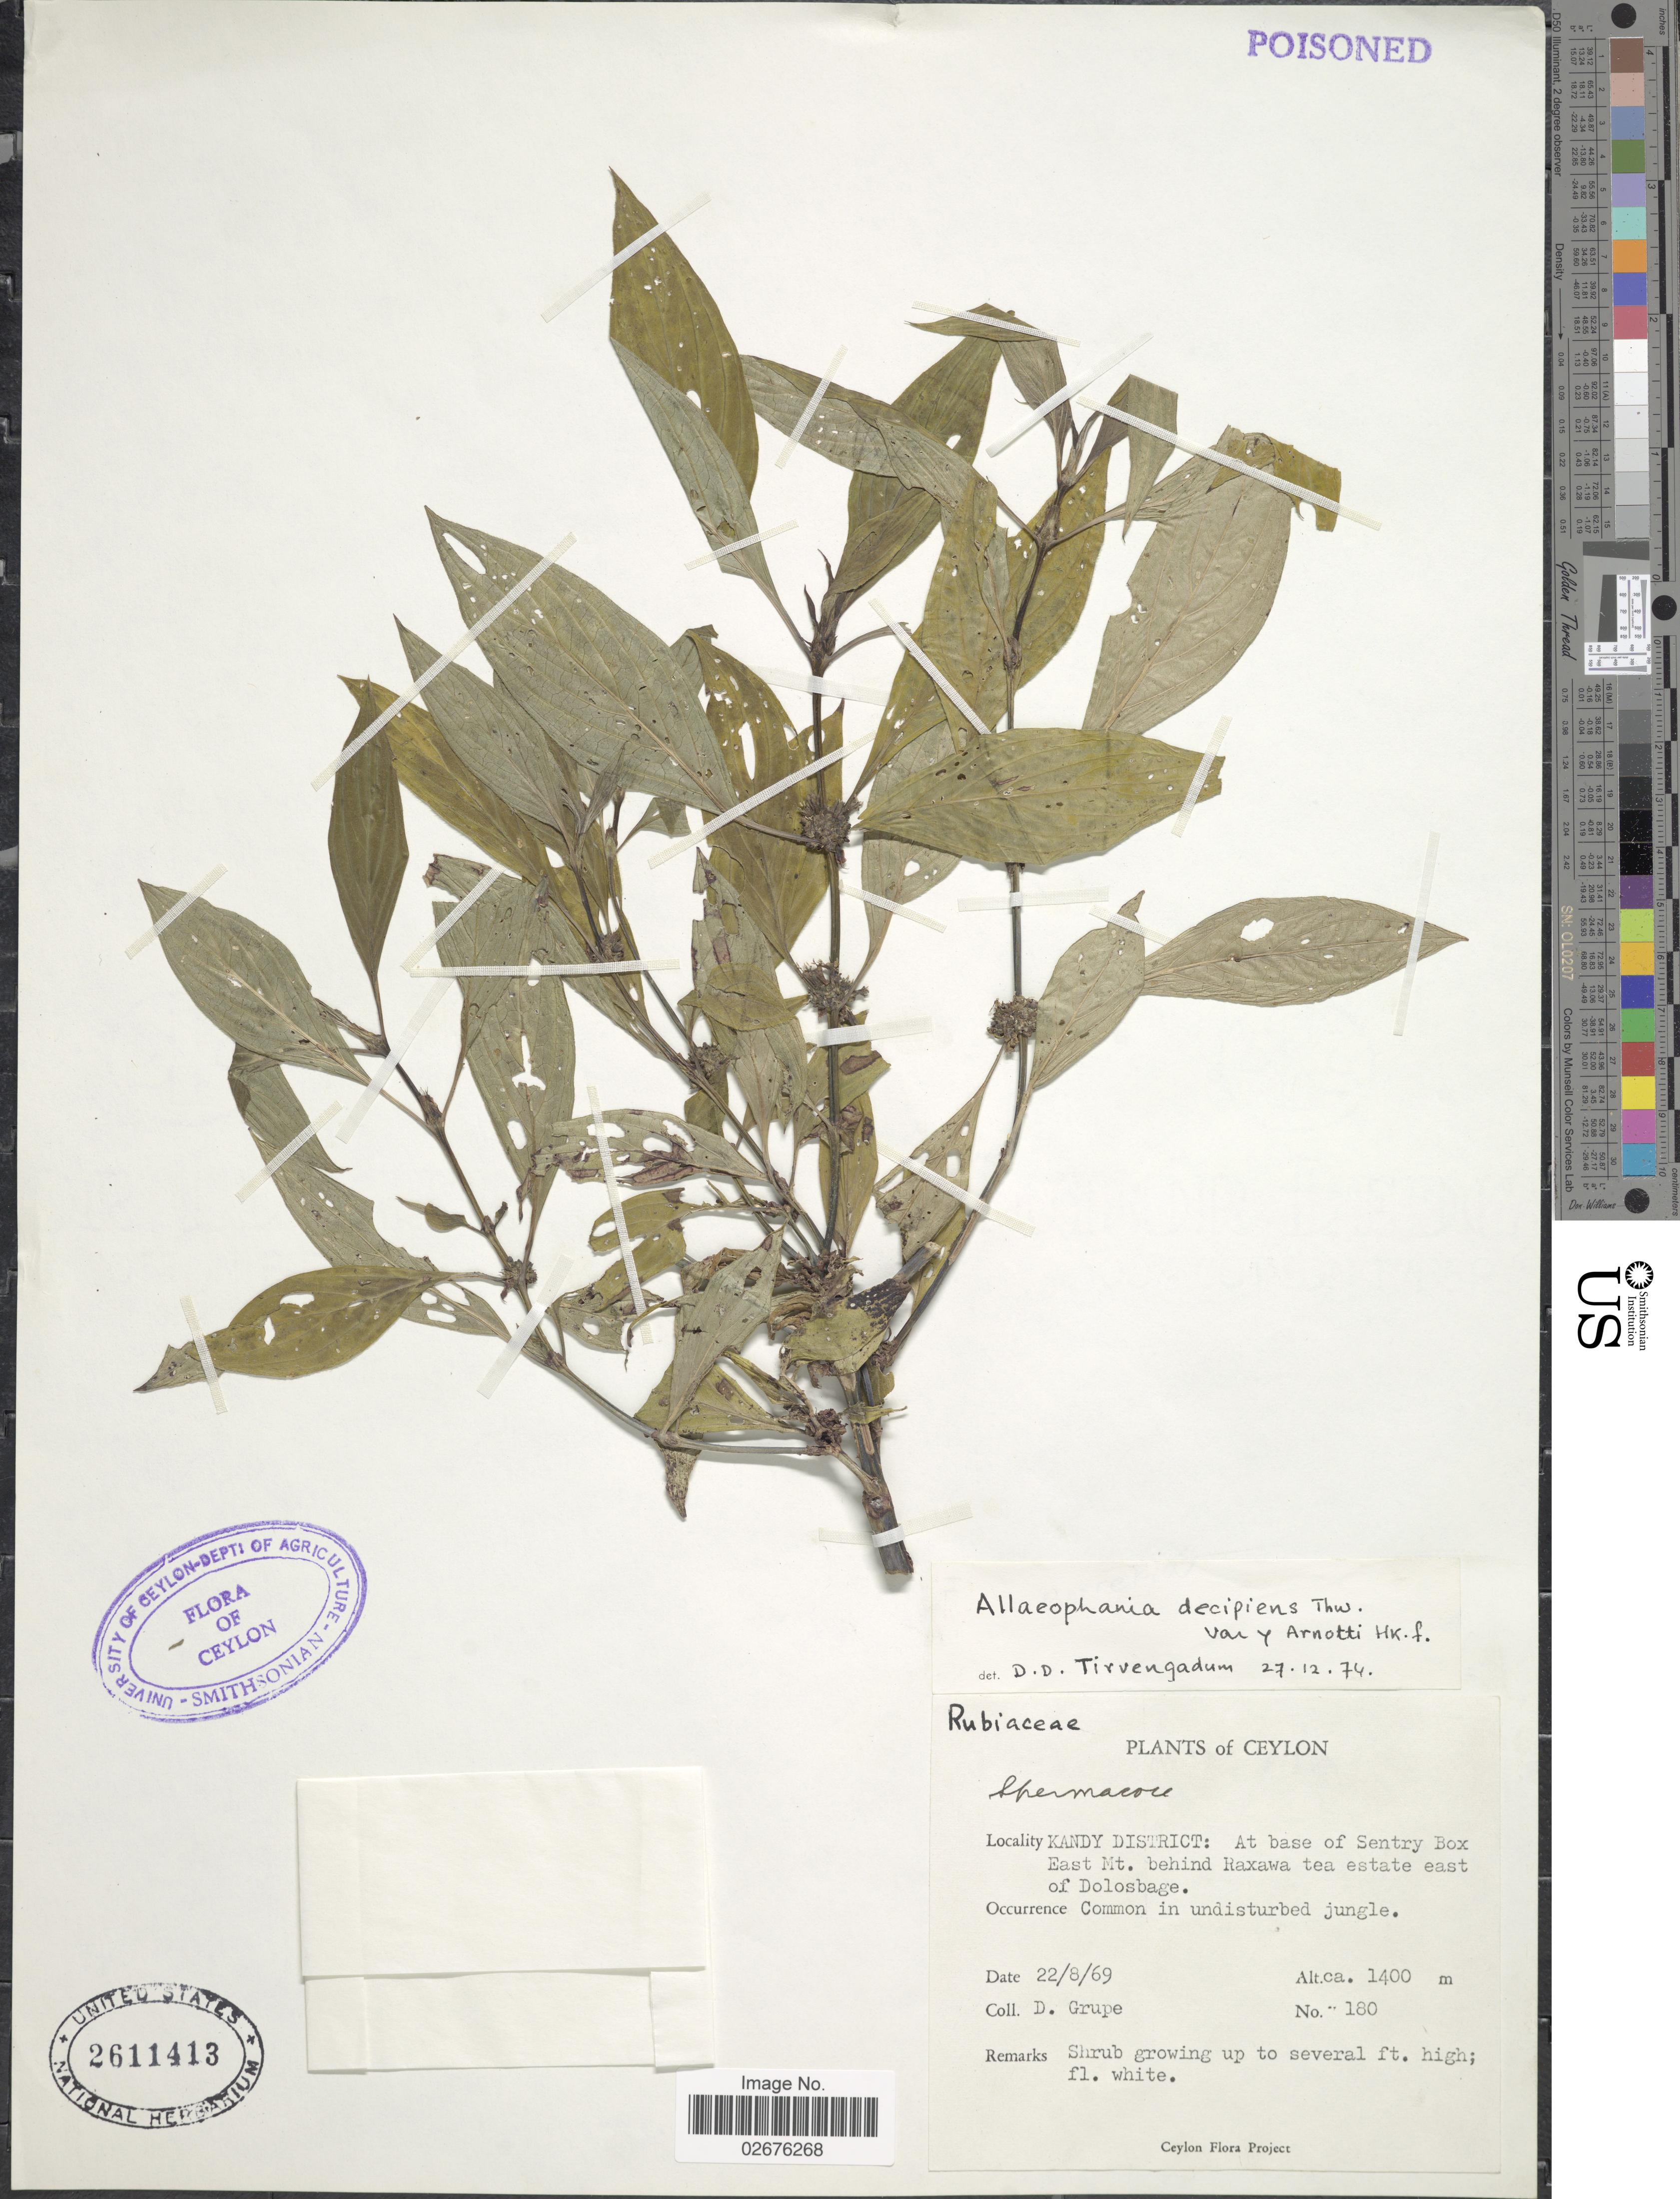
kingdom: Plantae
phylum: Tracheophyta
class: Magnoliopsida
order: Gentianales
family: Rubiaceae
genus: Allaeophania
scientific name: Allaeophania decipiens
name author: Thwaites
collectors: D. Grupe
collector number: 180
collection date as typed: Transcribed d/m/y: 22/8/69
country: Sri Lanka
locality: Ceylon. Kandy District: At base of Sentry Box East Mt. behind Raxawa tea estate east of Dolosbage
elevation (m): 1400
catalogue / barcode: US 2611413